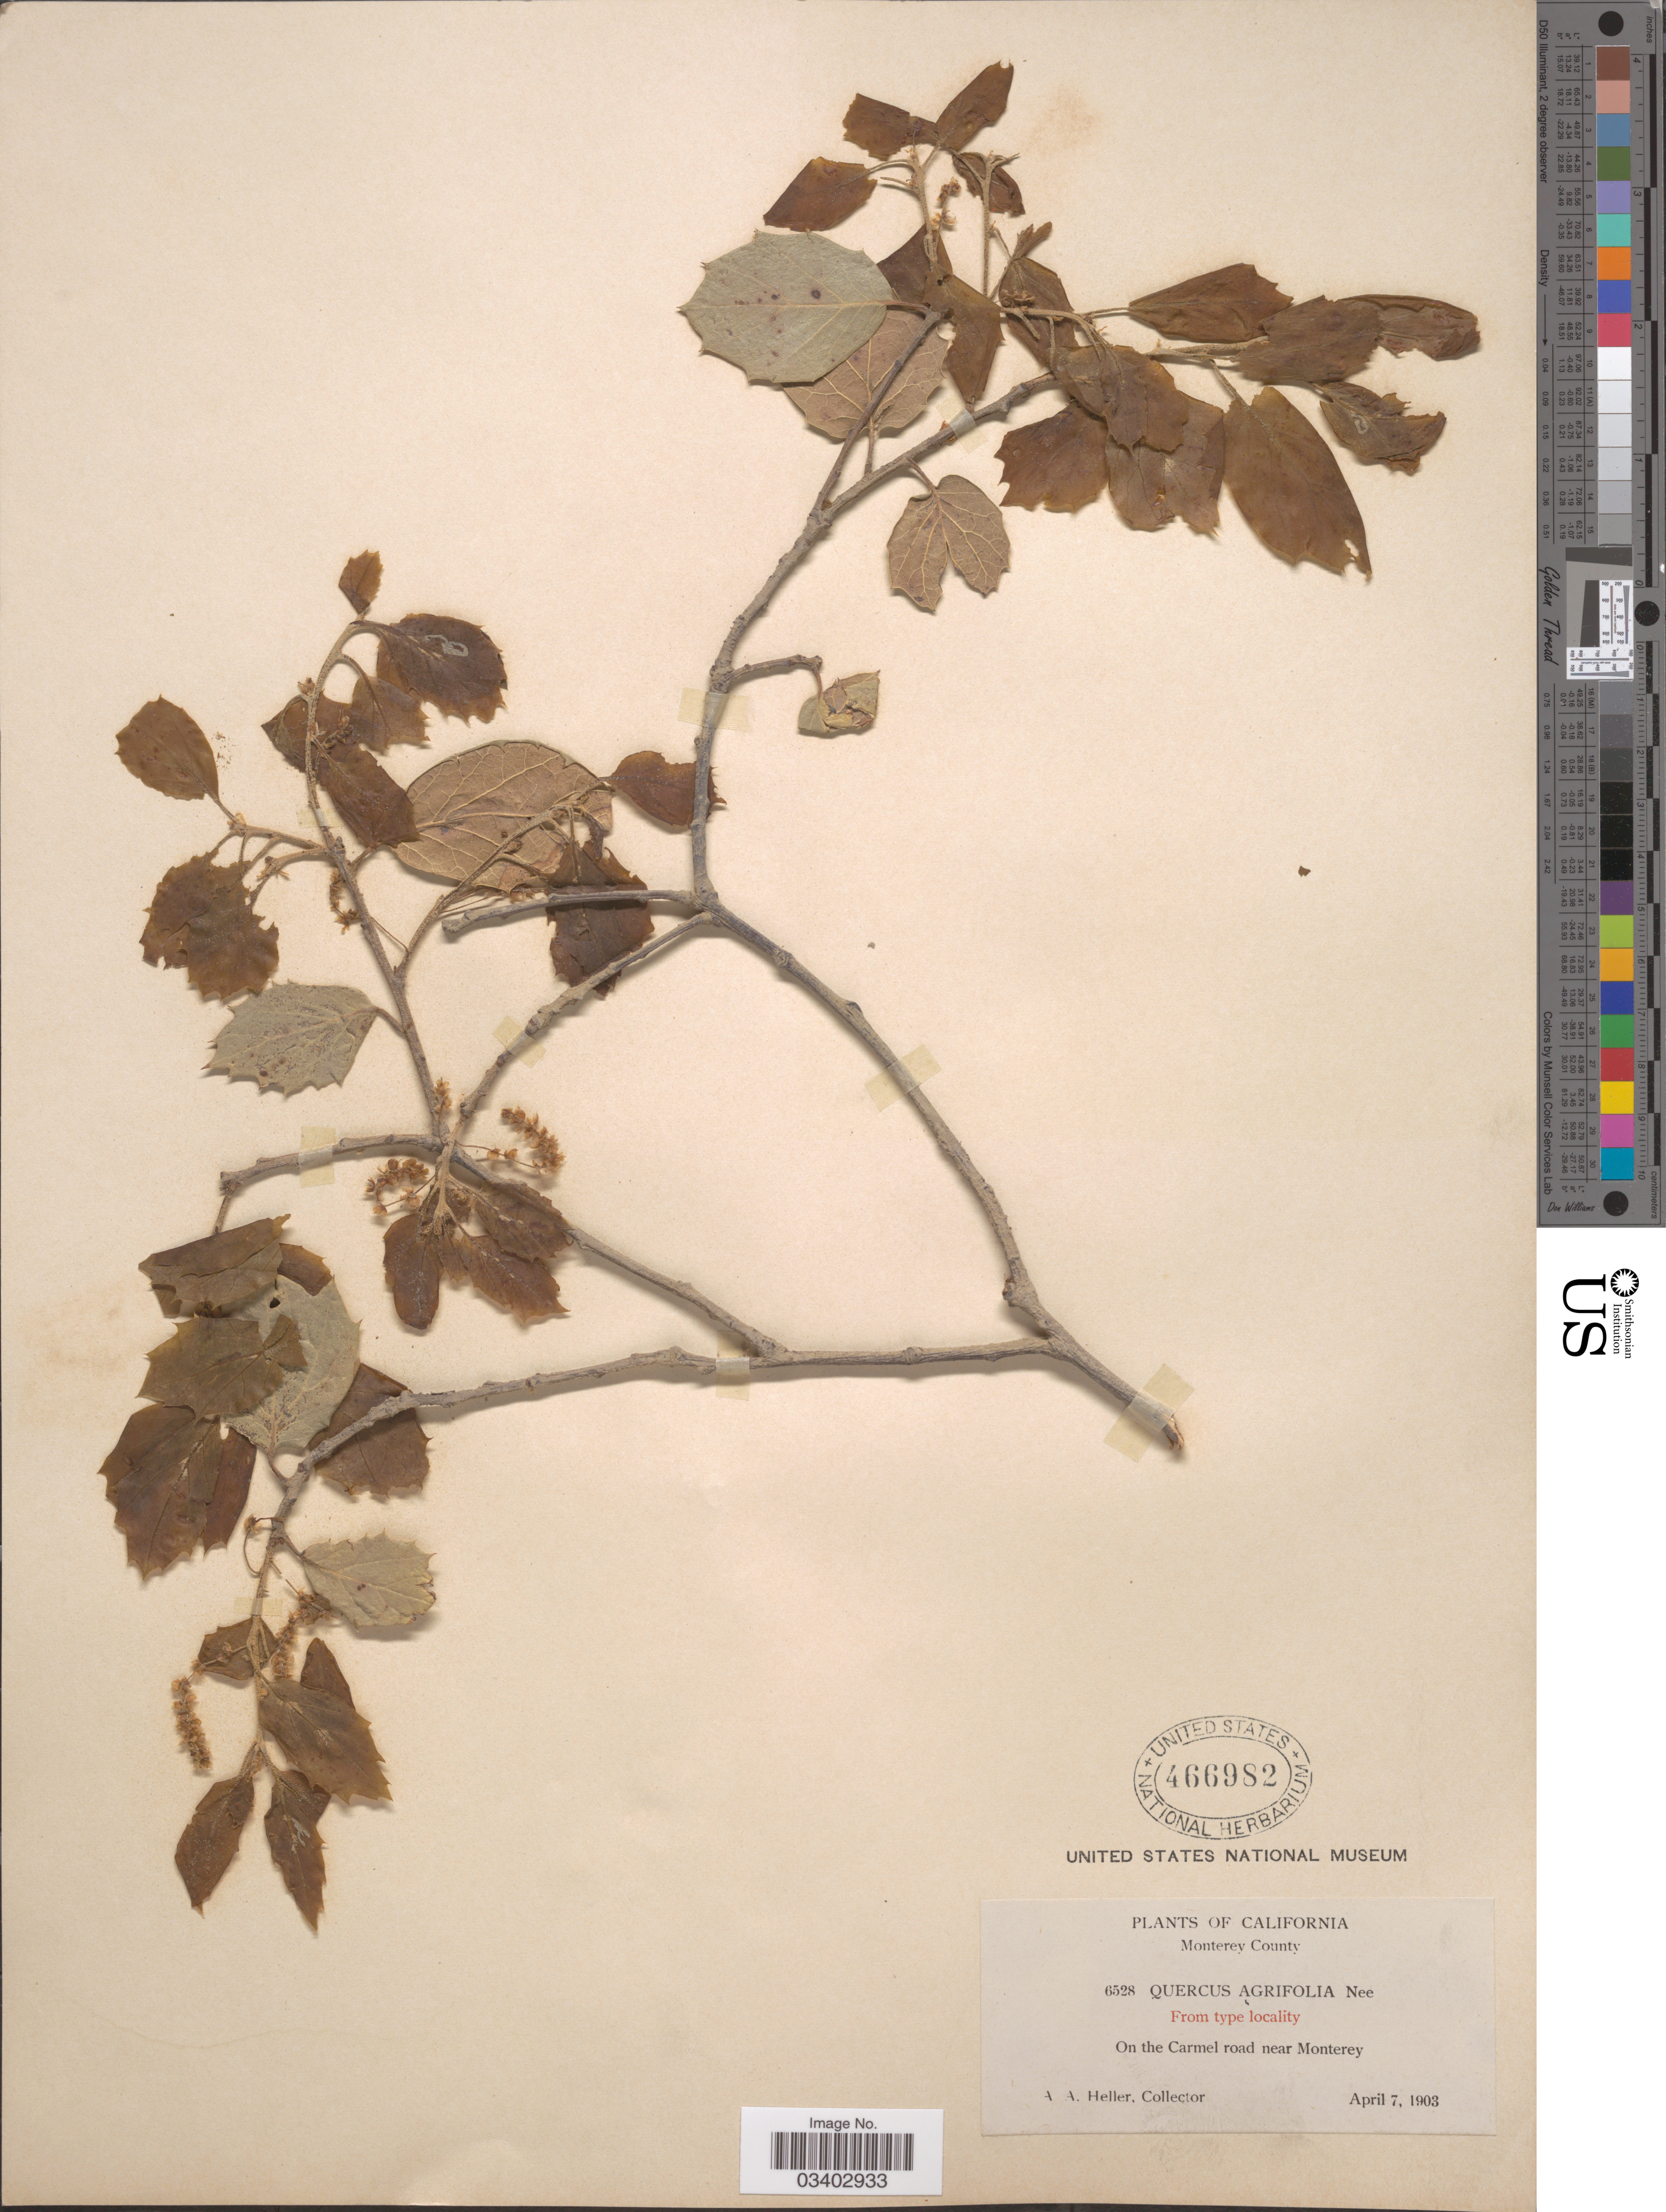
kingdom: Plantae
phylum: Tracheophyta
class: Magnoliopsida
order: Fagales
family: Fagaceae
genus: Quercus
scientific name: Quercus agrifolia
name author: Née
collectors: A. A. Heller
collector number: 6528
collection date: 1903-04-07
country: United States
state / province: California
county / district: Monterey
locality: Monterey County, On the Carmel road near Monterey.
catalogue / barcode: US 466982